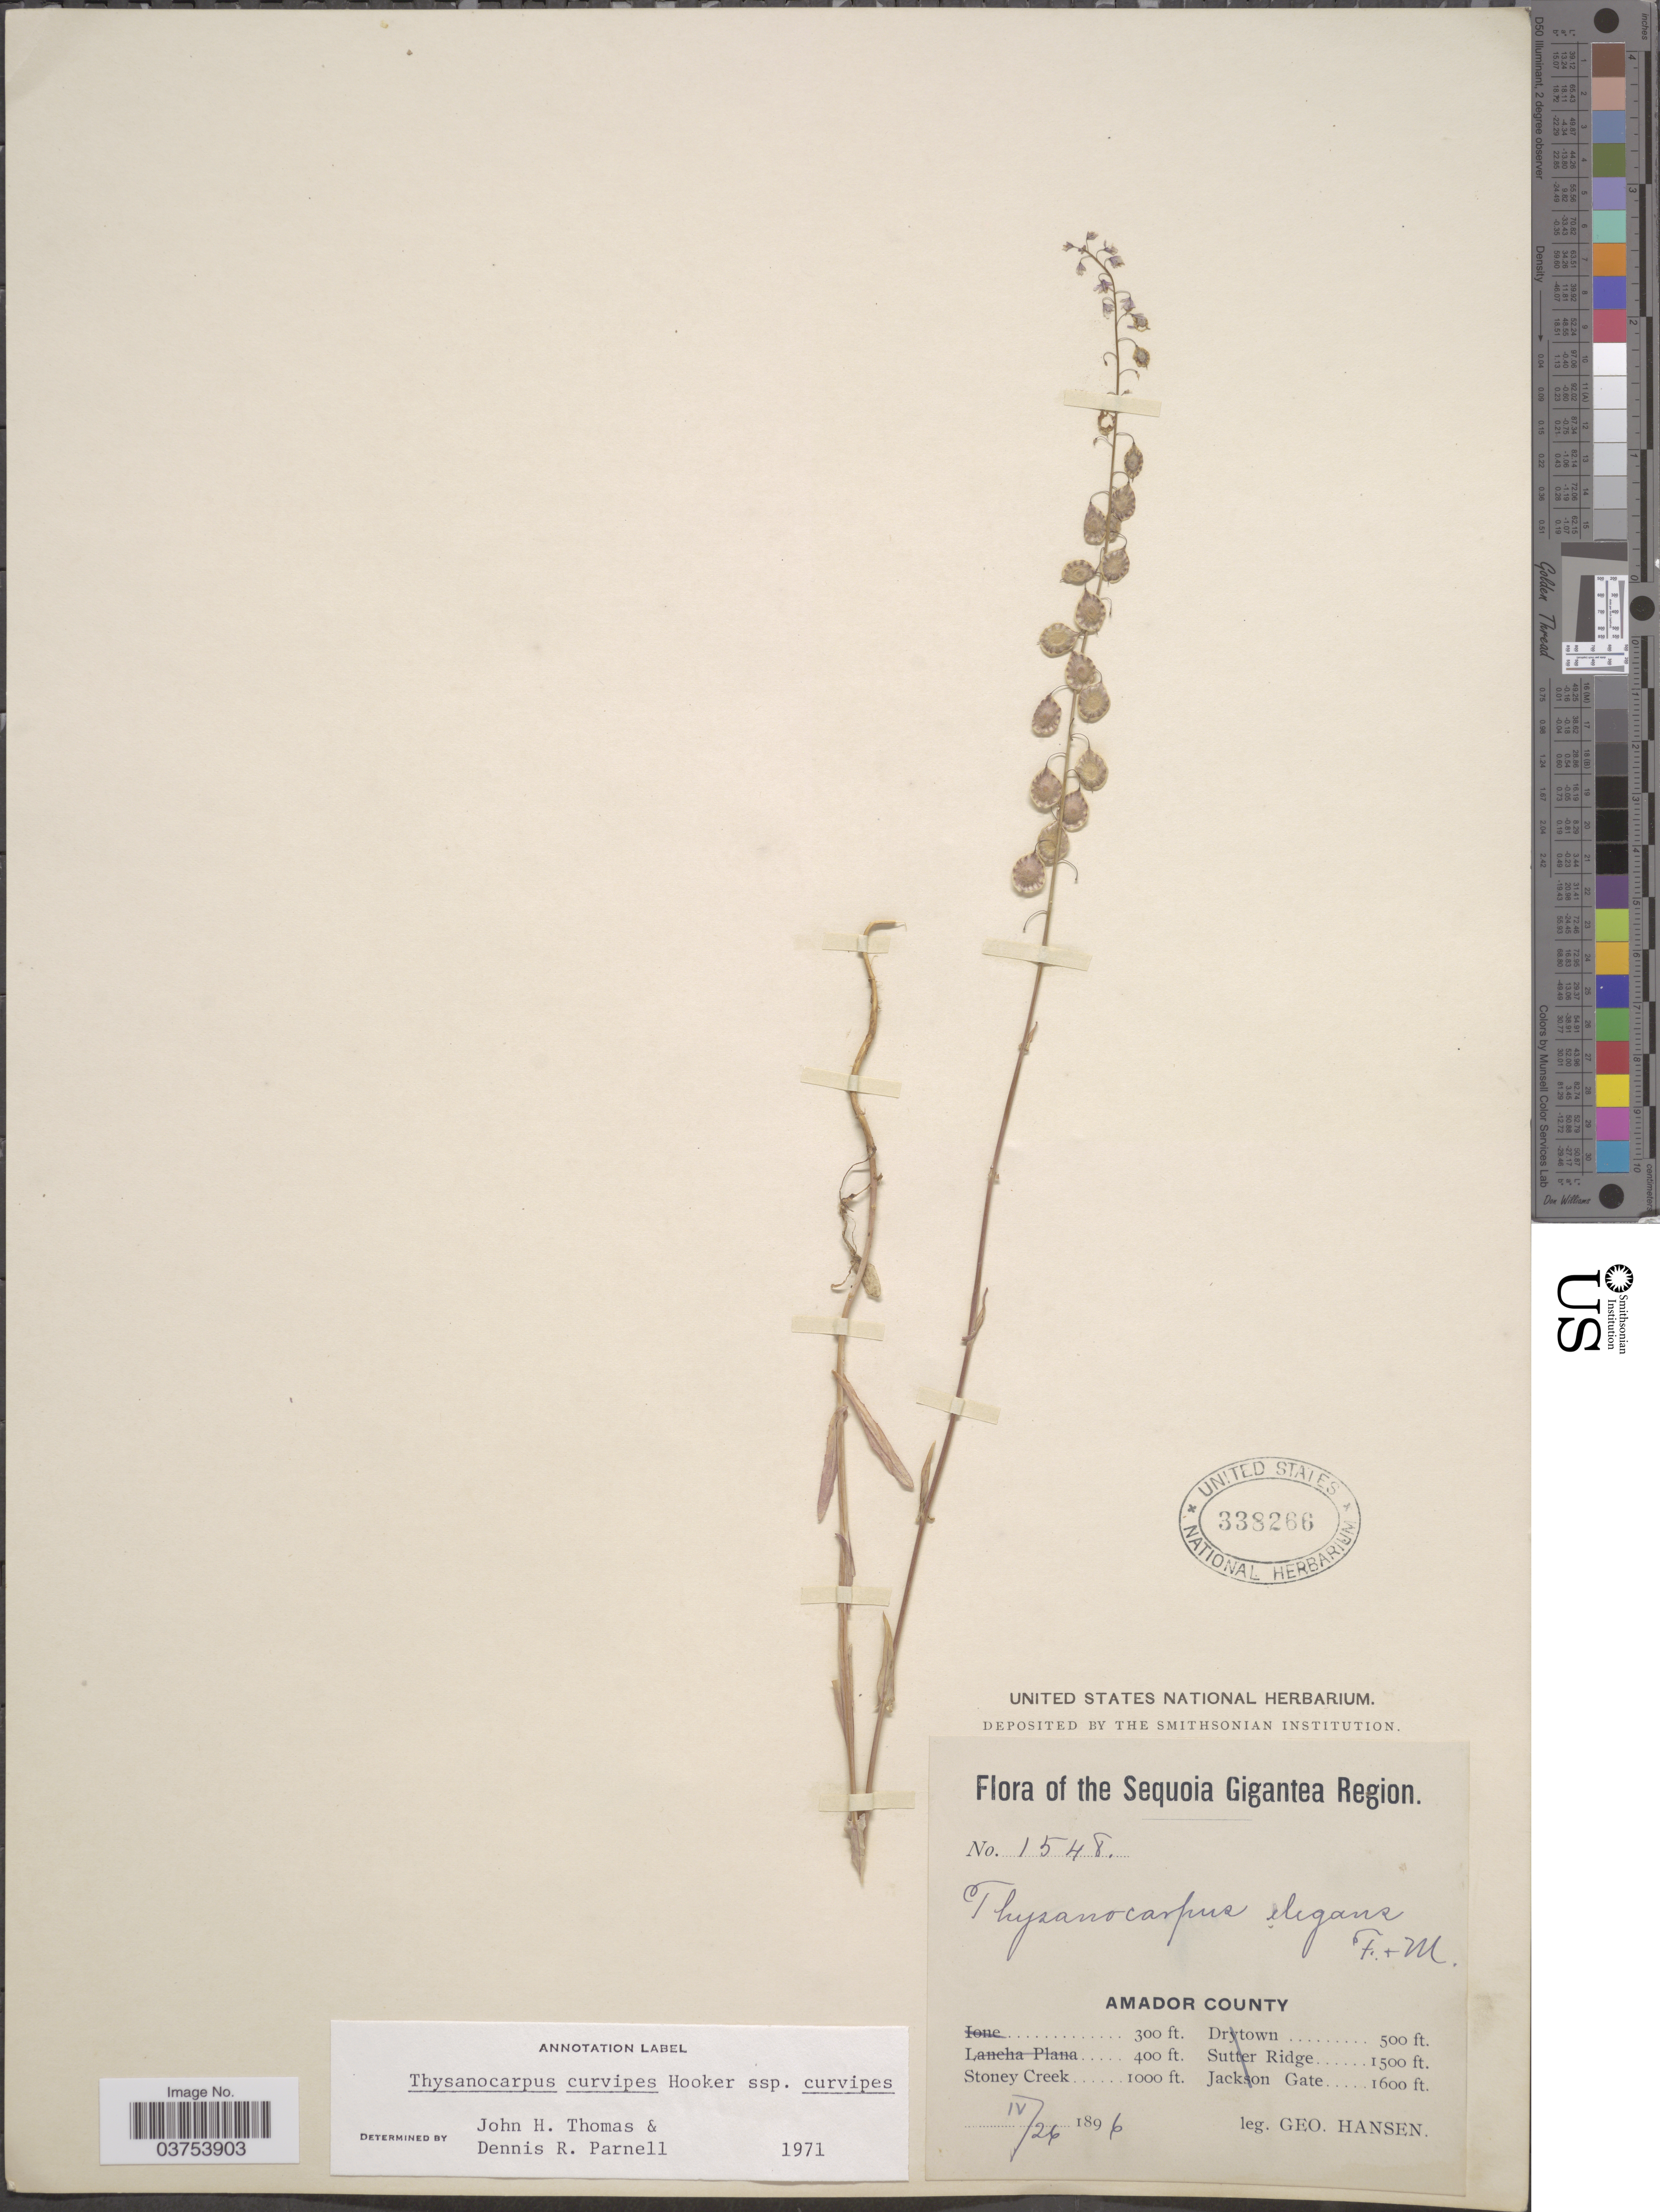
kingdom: Plantae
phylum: Tracheophyta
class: Magnoliopsida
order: Brassicales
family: Brassicaceae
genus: Thysanocarpus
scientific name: Thysanocarpus curvipes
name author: Hook.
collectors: G. Hansen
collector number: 1548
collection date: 1896-04-26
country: United States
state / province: California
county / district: Amador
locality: The Sequoia Gigantea Region. Amador County. Stoney Creek.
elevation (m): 305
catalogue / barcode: US 338266